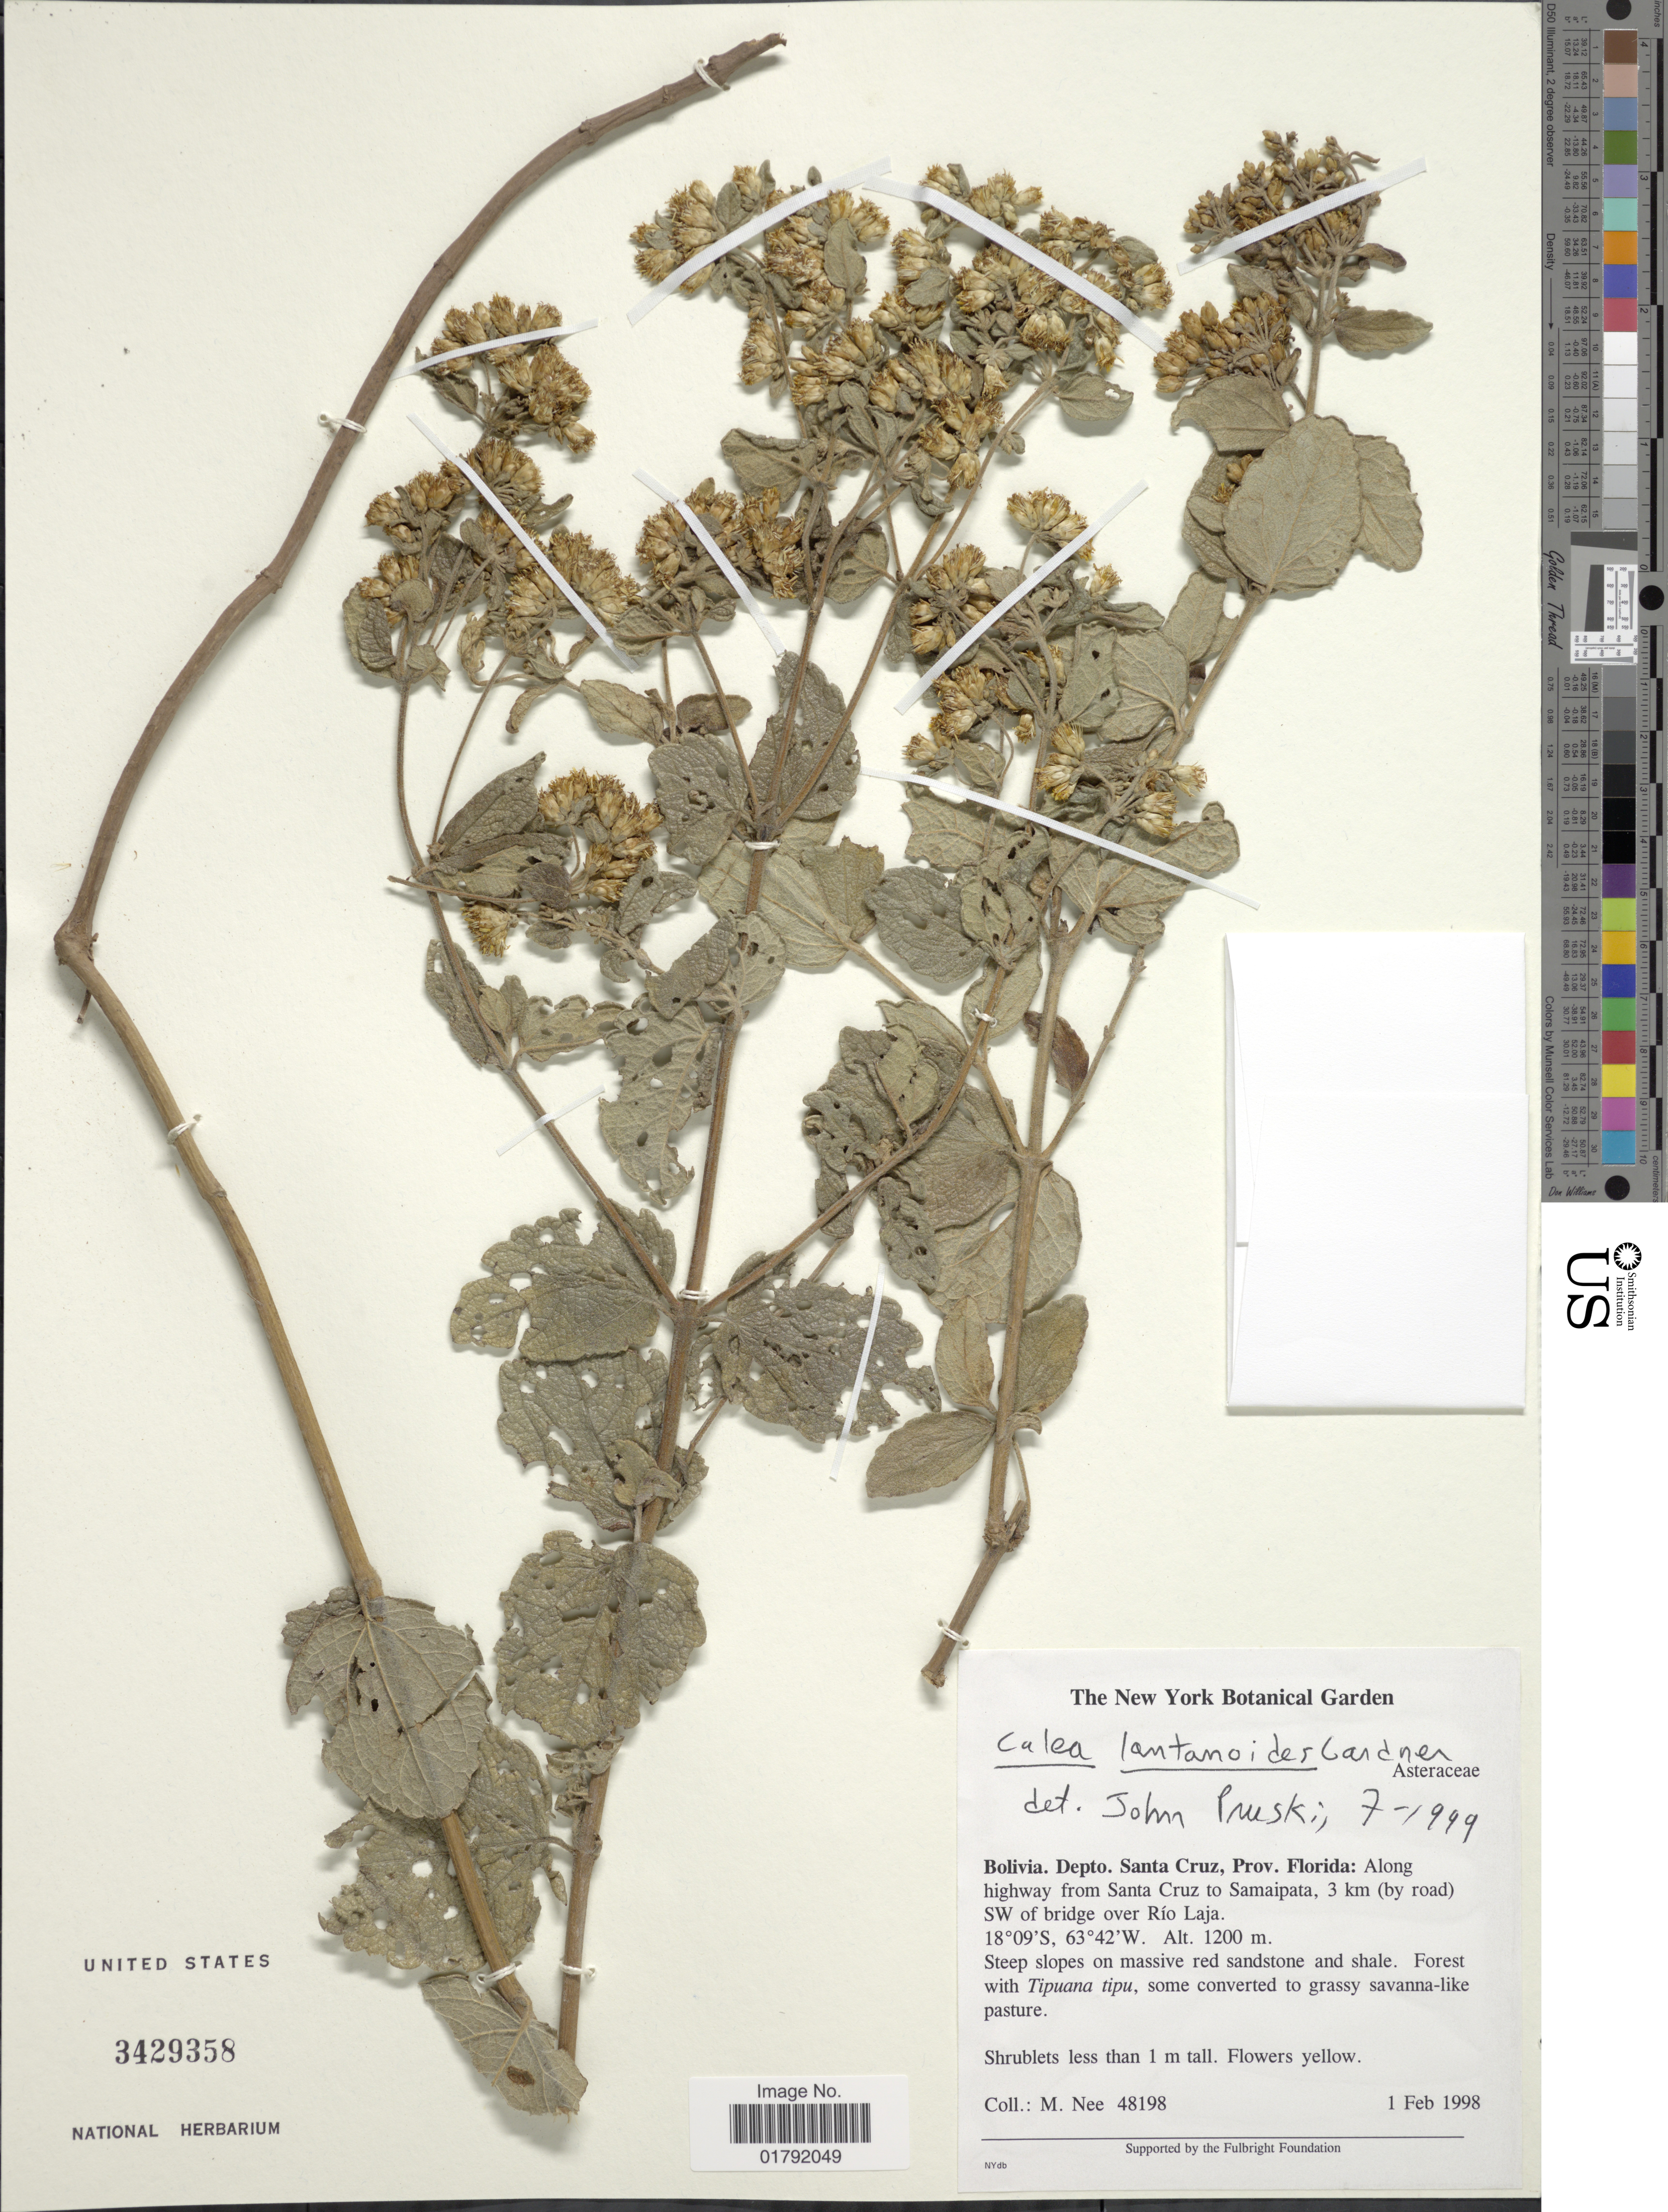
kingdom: Plantae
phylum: Tracheophyta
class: Magnoliopsida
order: Asterales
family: Asteraceae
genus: Calea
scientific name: Calea lantanoides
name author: Gardner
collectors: M. Nee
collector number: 48198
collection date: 1998-02-01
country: Bolivia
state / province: Santa Cruz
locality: Prov. Florida: along highway from Santa Cruz to Samaipata, 3 km (by road) SW of bridge over Rio Laja, steep slopes on massive red sandstone shale.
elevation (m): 1200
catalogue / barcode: US 3429358